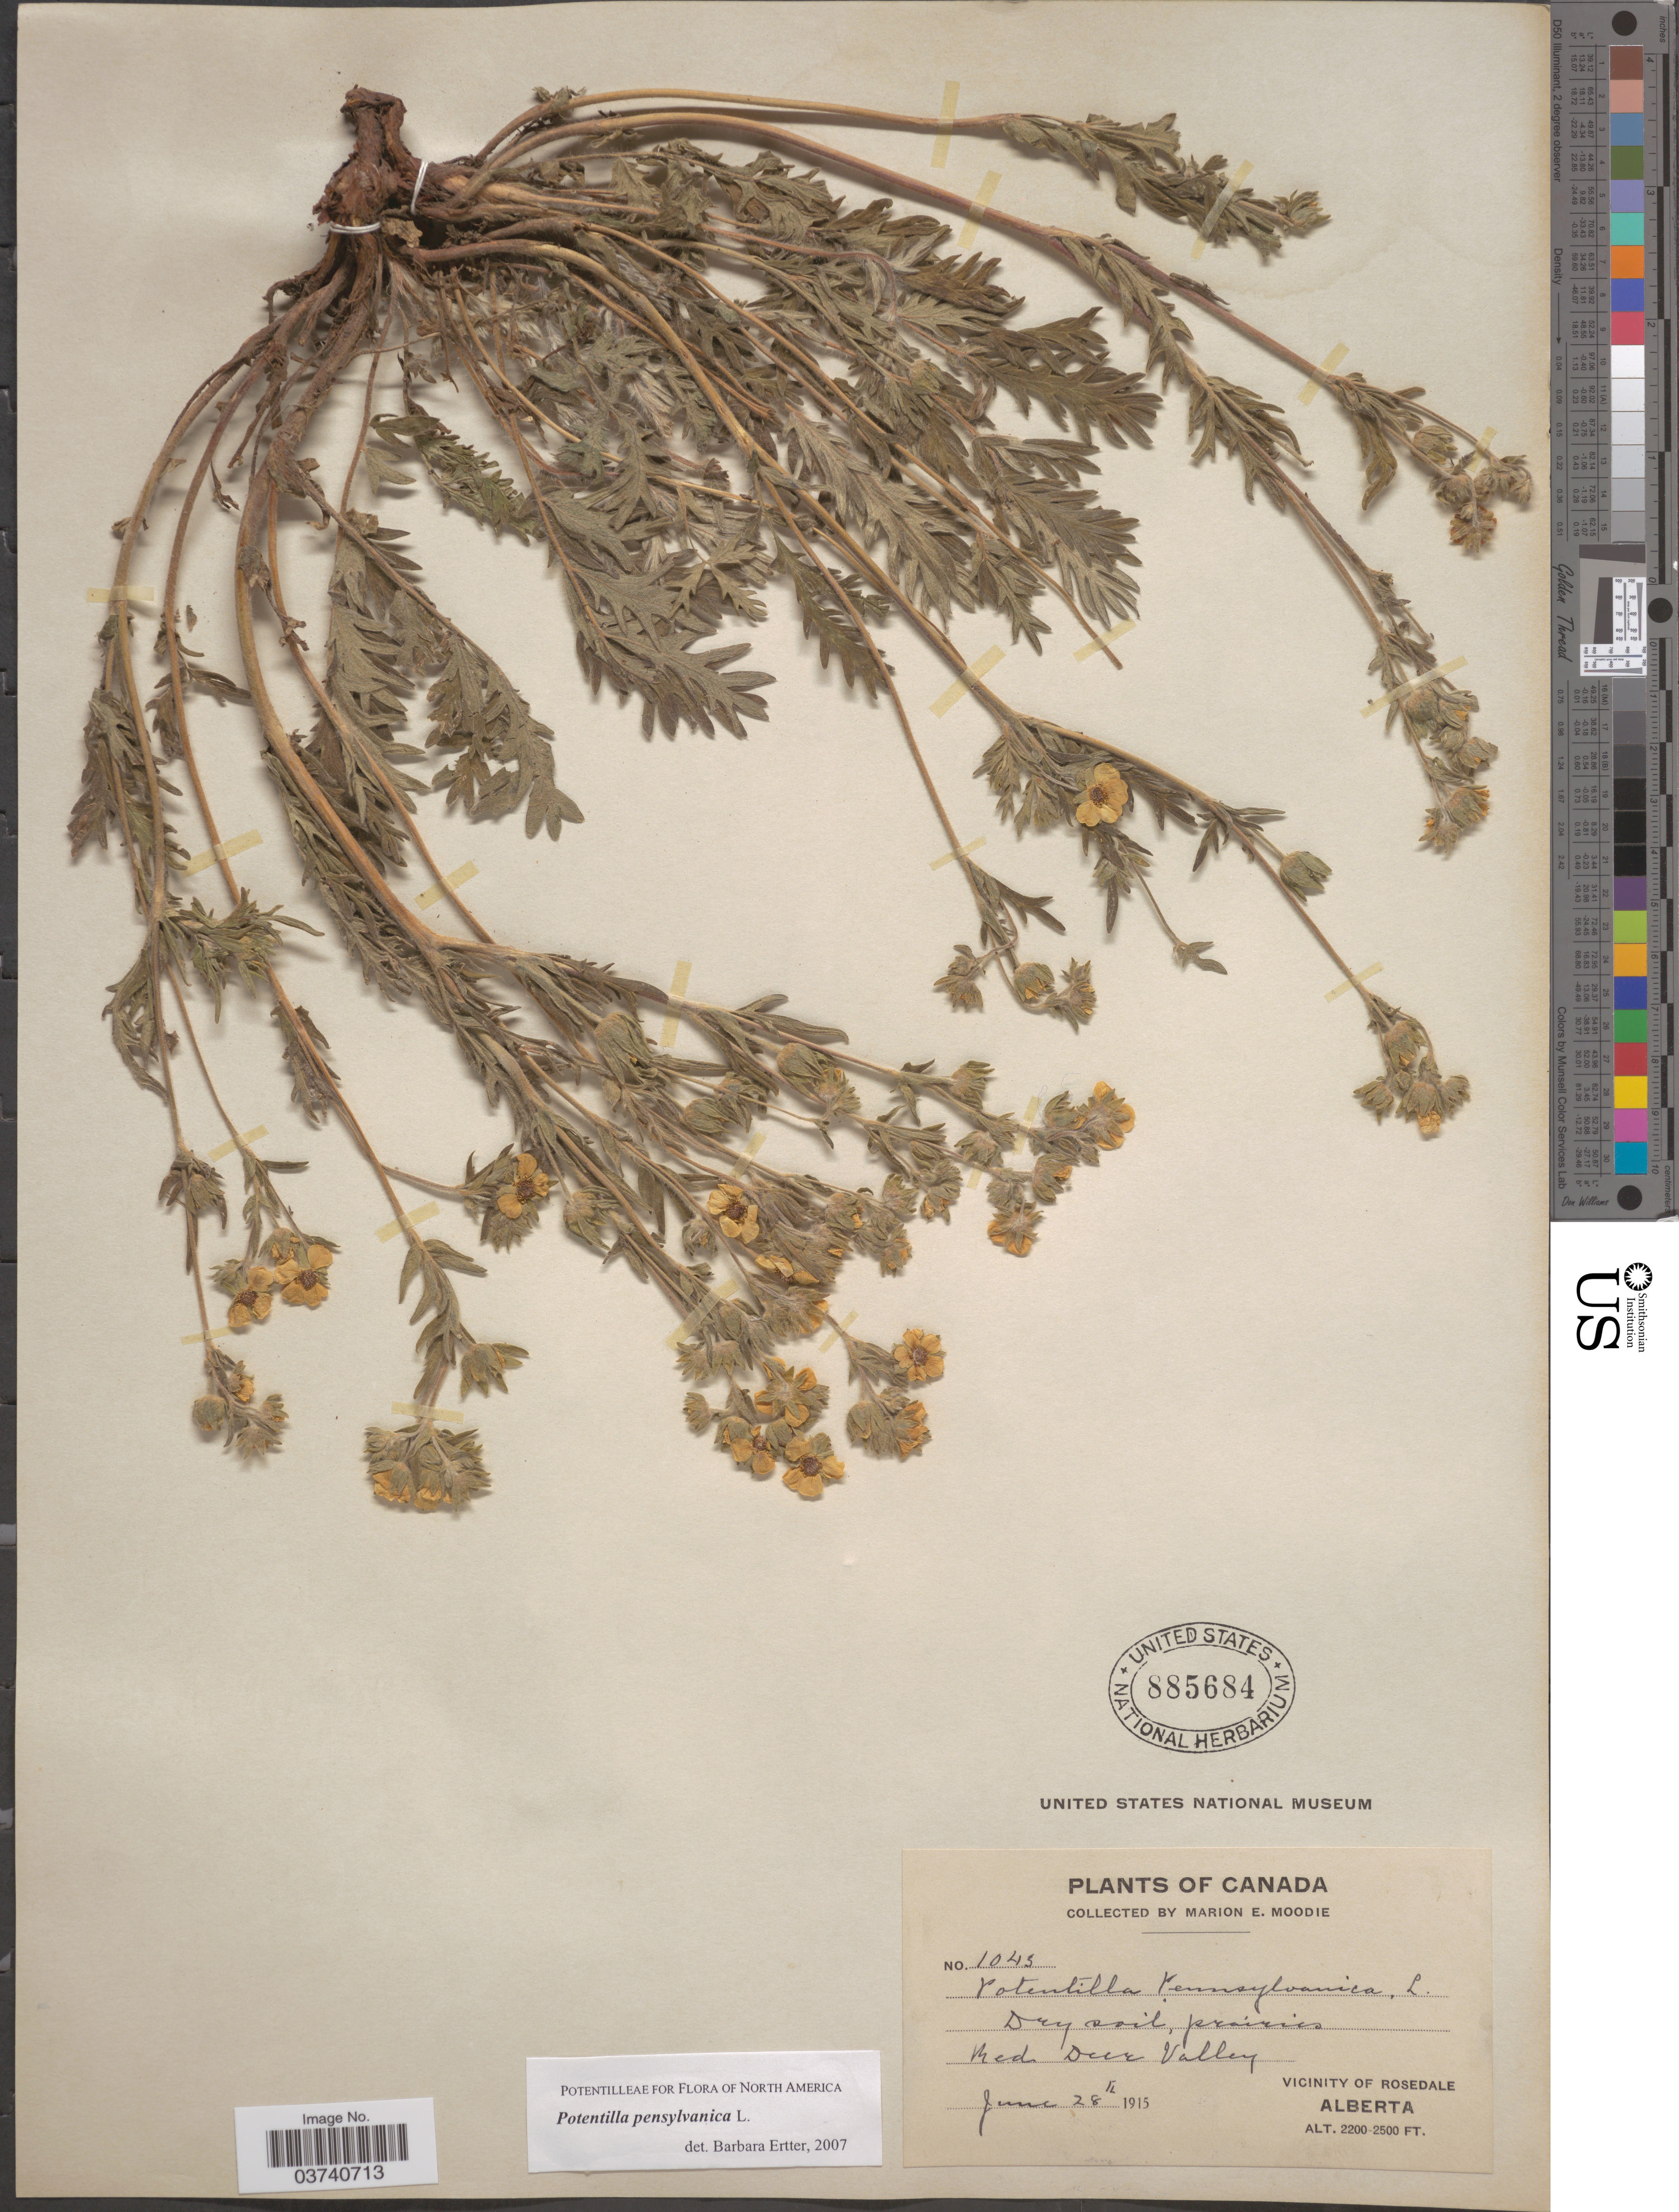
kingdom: Plantae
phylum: Tracheophyta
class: Magnoliopsida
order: Rosales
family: Rosaceae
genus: Potentilla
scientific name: Potentilla pensylvanica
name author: L.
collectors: M. E. Moodie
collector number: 1045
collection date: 1915-06-28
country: Canada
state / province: Alberta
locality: Red Deer Valley. Vicinity of Rosedale.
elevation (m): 671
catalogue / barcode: US 885684